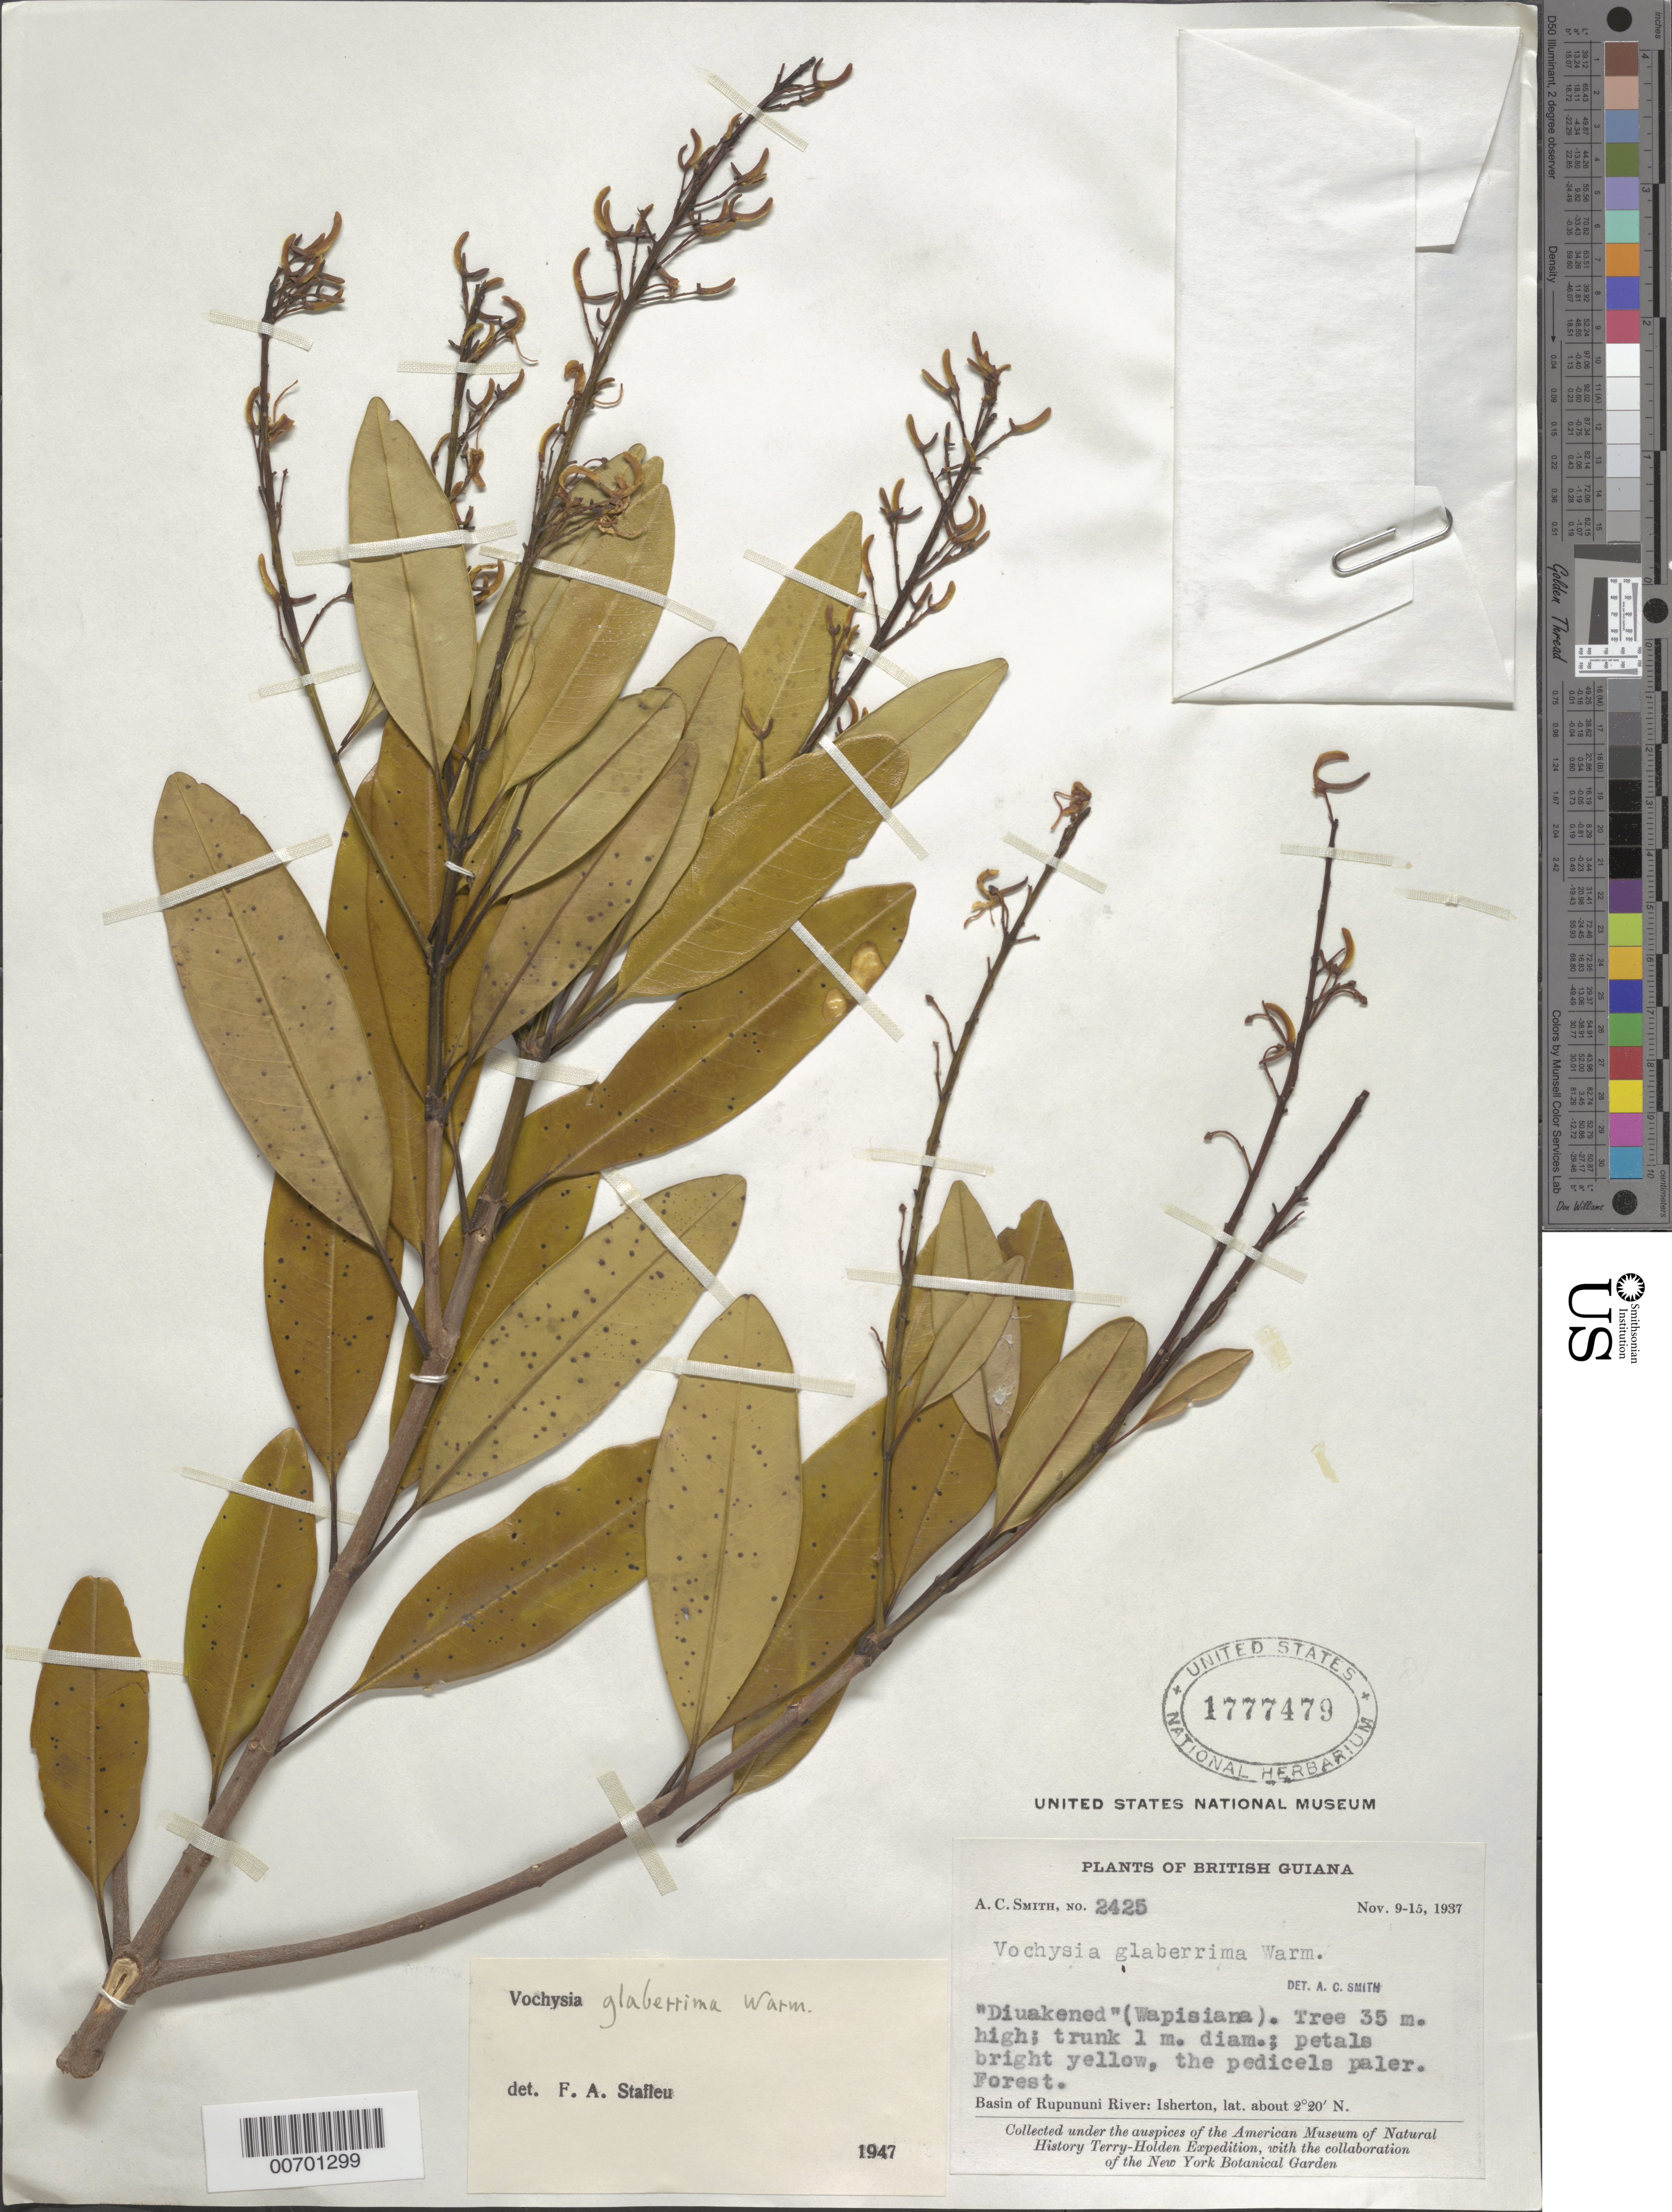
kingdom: Plantae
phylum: Tracheophyta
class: Magnoliopsida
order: Myrtales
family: Vochysiaceae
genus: Vochysia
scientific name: Vochysia glaberrima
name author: Warm.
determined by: Stafleu, F. A.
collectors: A. C. Smith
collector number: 2425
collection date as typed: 9-Nov-37 to 15-Nov-37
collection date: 1937-11-09/1937-11-15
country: Guyana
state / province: U. Takutu-U. Essequibo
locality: Isherton, basin of Rupununi River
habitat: Forest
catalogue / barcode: US 1777479